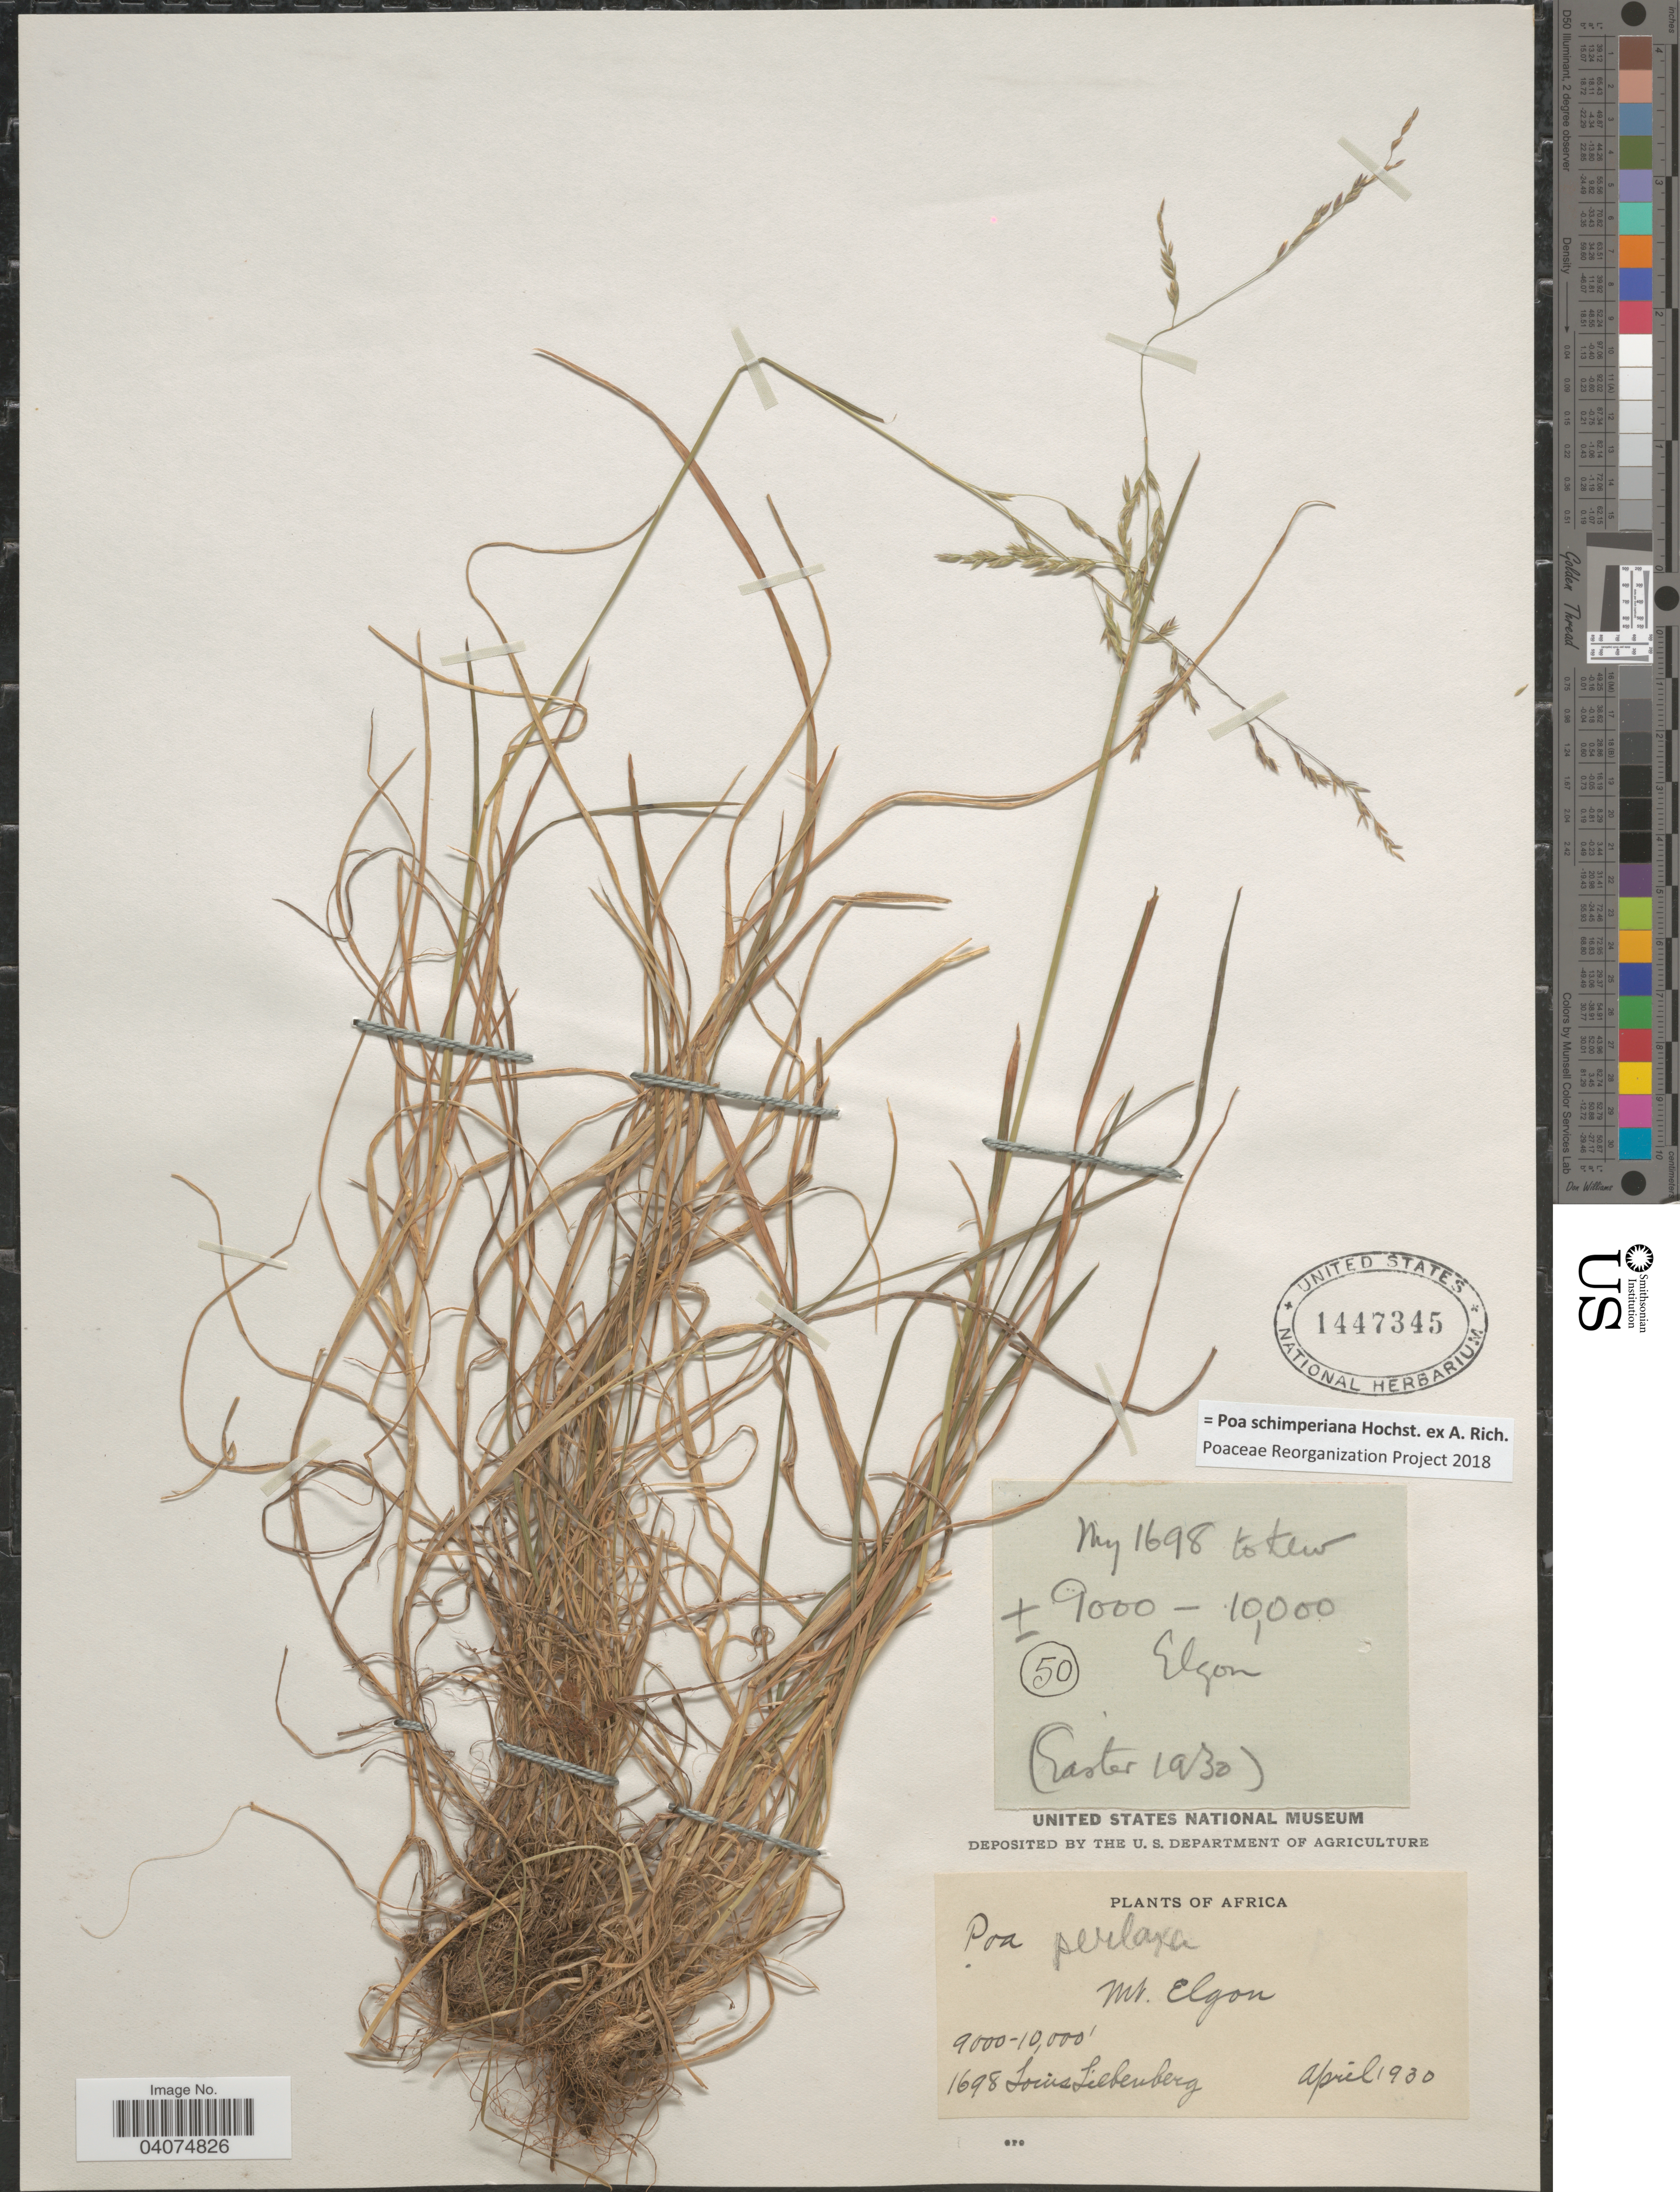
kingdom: Plantae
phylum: Tracheophyta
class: Liliopsida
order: Poales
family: Poaceae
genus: Poa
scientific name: Poa schimperiana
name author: Hochst. ex A. Rich.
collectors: L. Liebenberg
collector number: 1698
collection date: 1930-04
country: Kenya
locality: Africa. Mt. Elgon.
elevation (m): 2743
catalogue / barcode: US 1447345